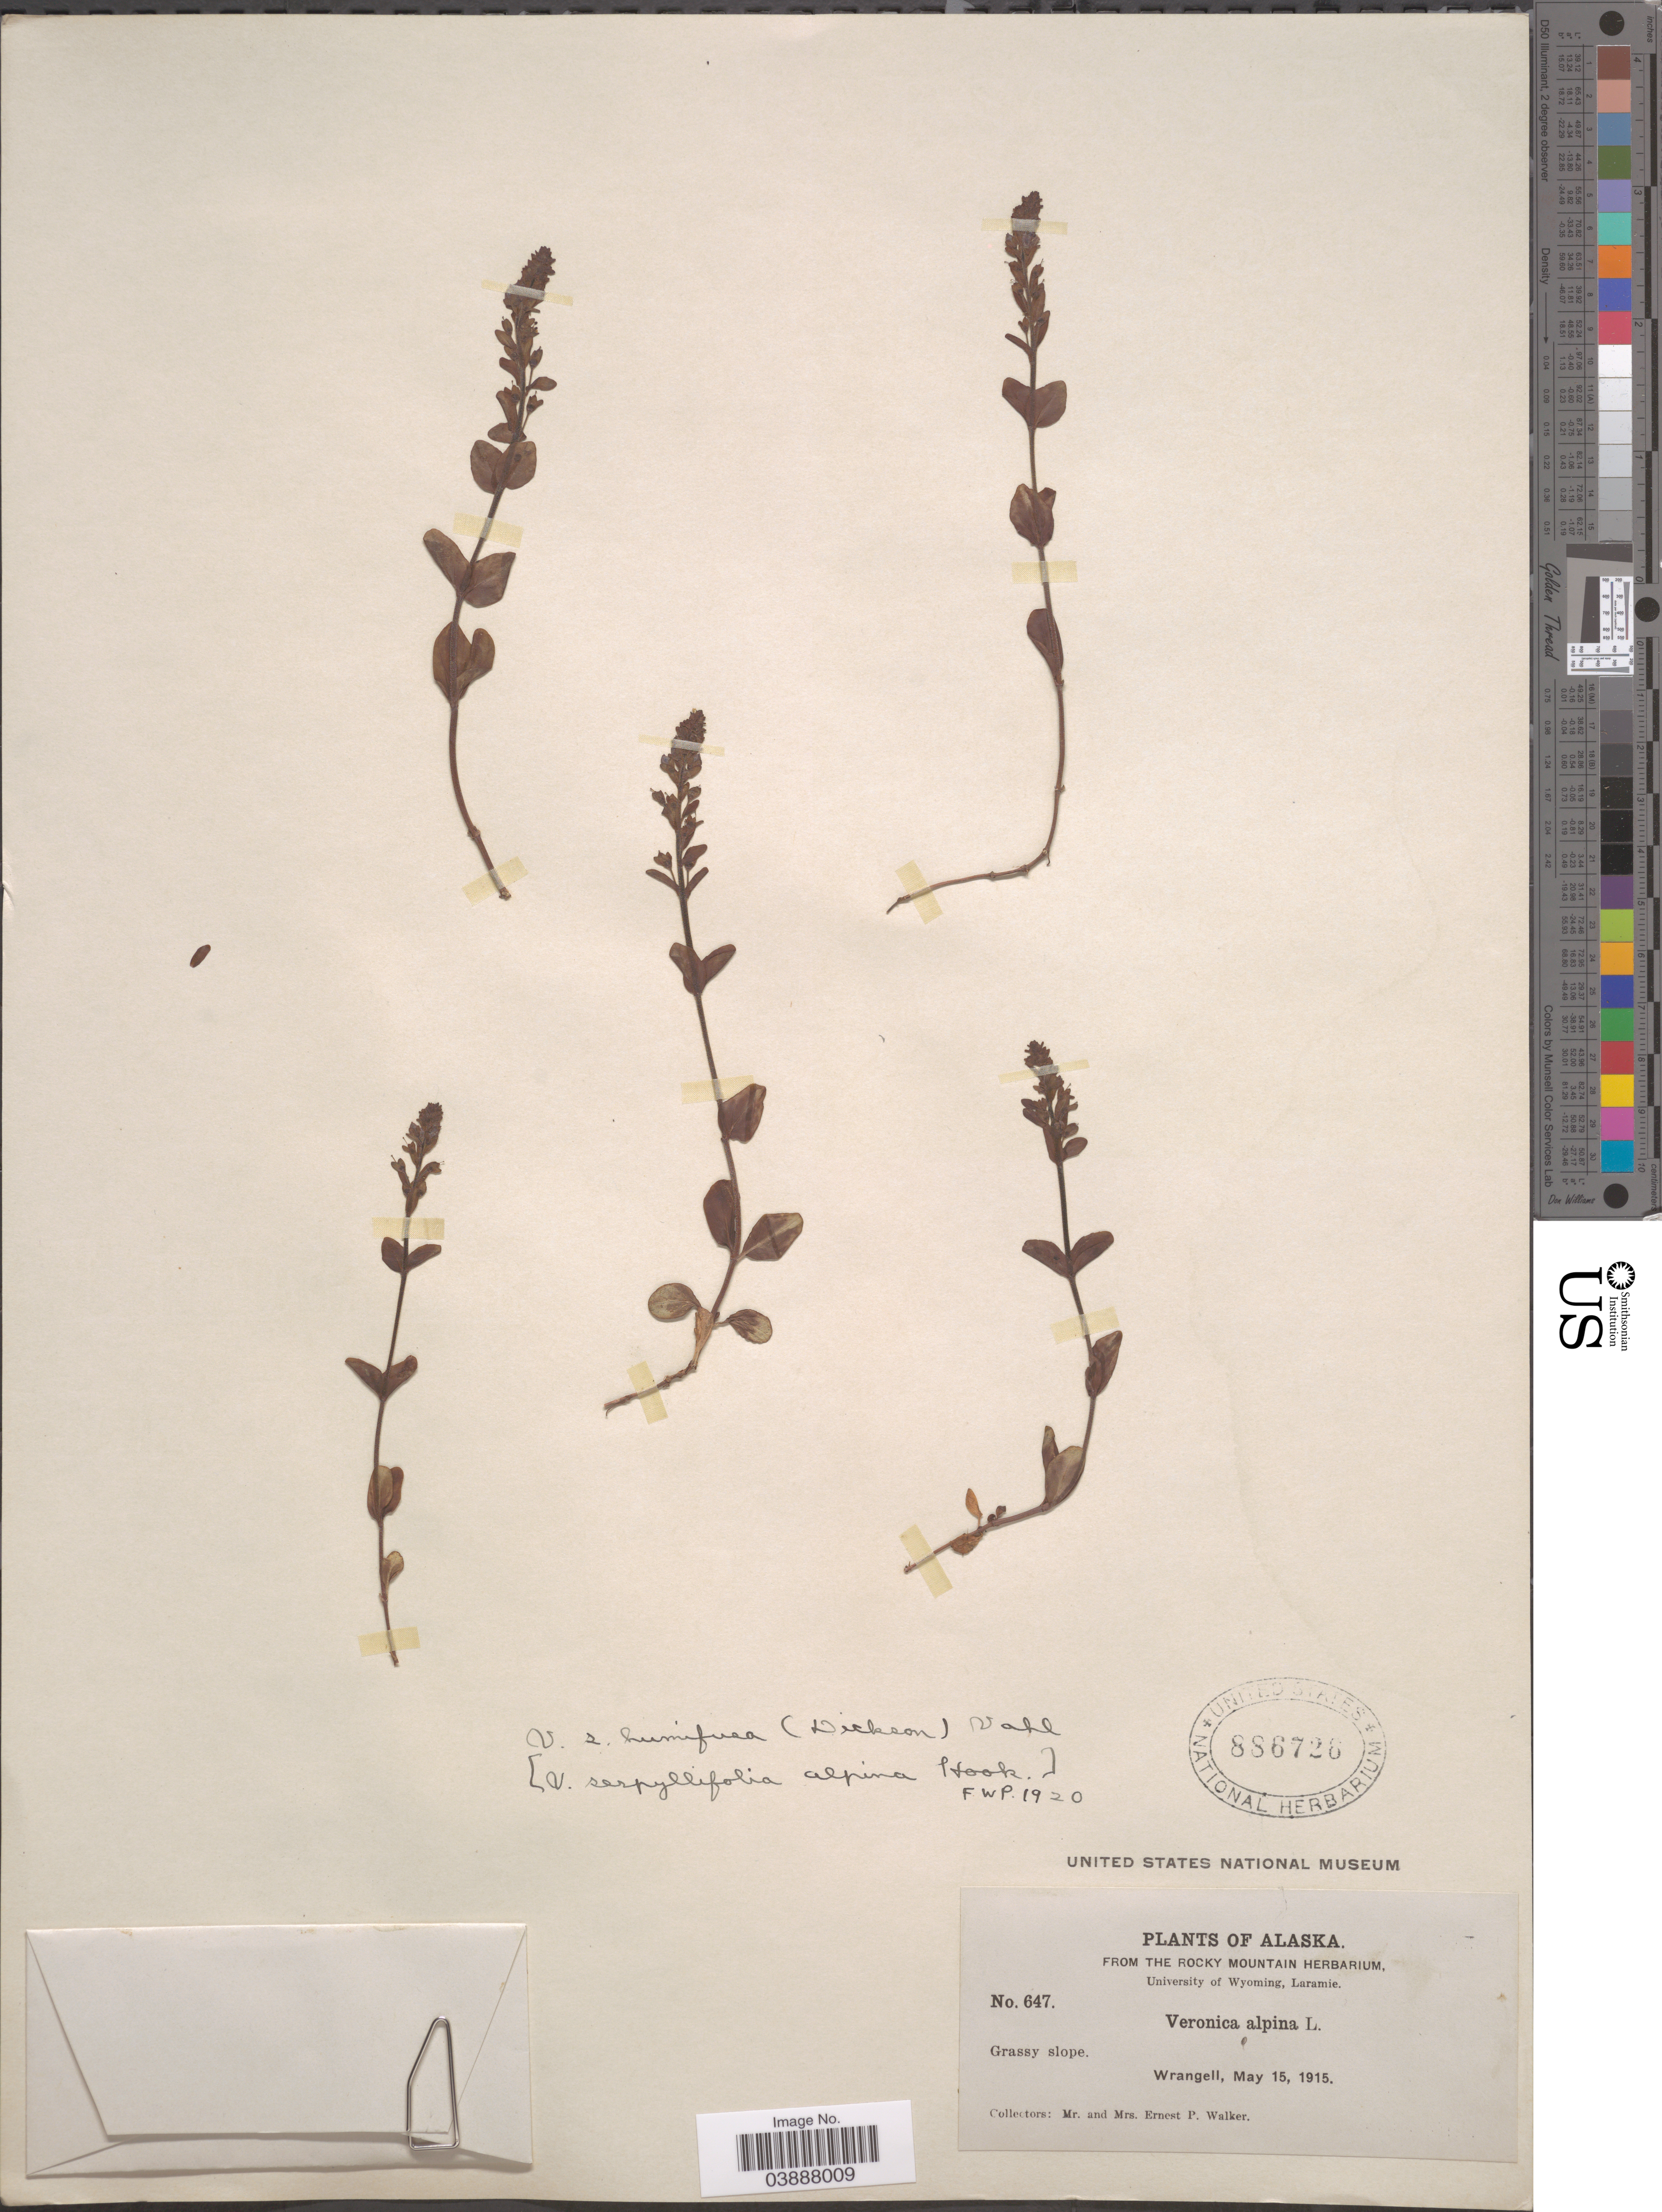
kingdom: Plantae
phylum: Tracheophyta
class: Magnoliopsida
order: Lamiales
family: Plantaginaceae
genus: Veronica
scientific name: Veronica serpyllifolia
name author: L.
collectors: E. P. Walker & E. Walker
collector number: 647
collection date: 1915-05-15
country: United States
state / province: Alaska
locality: Grassy slope. Wrangell.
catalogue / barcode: US 886726